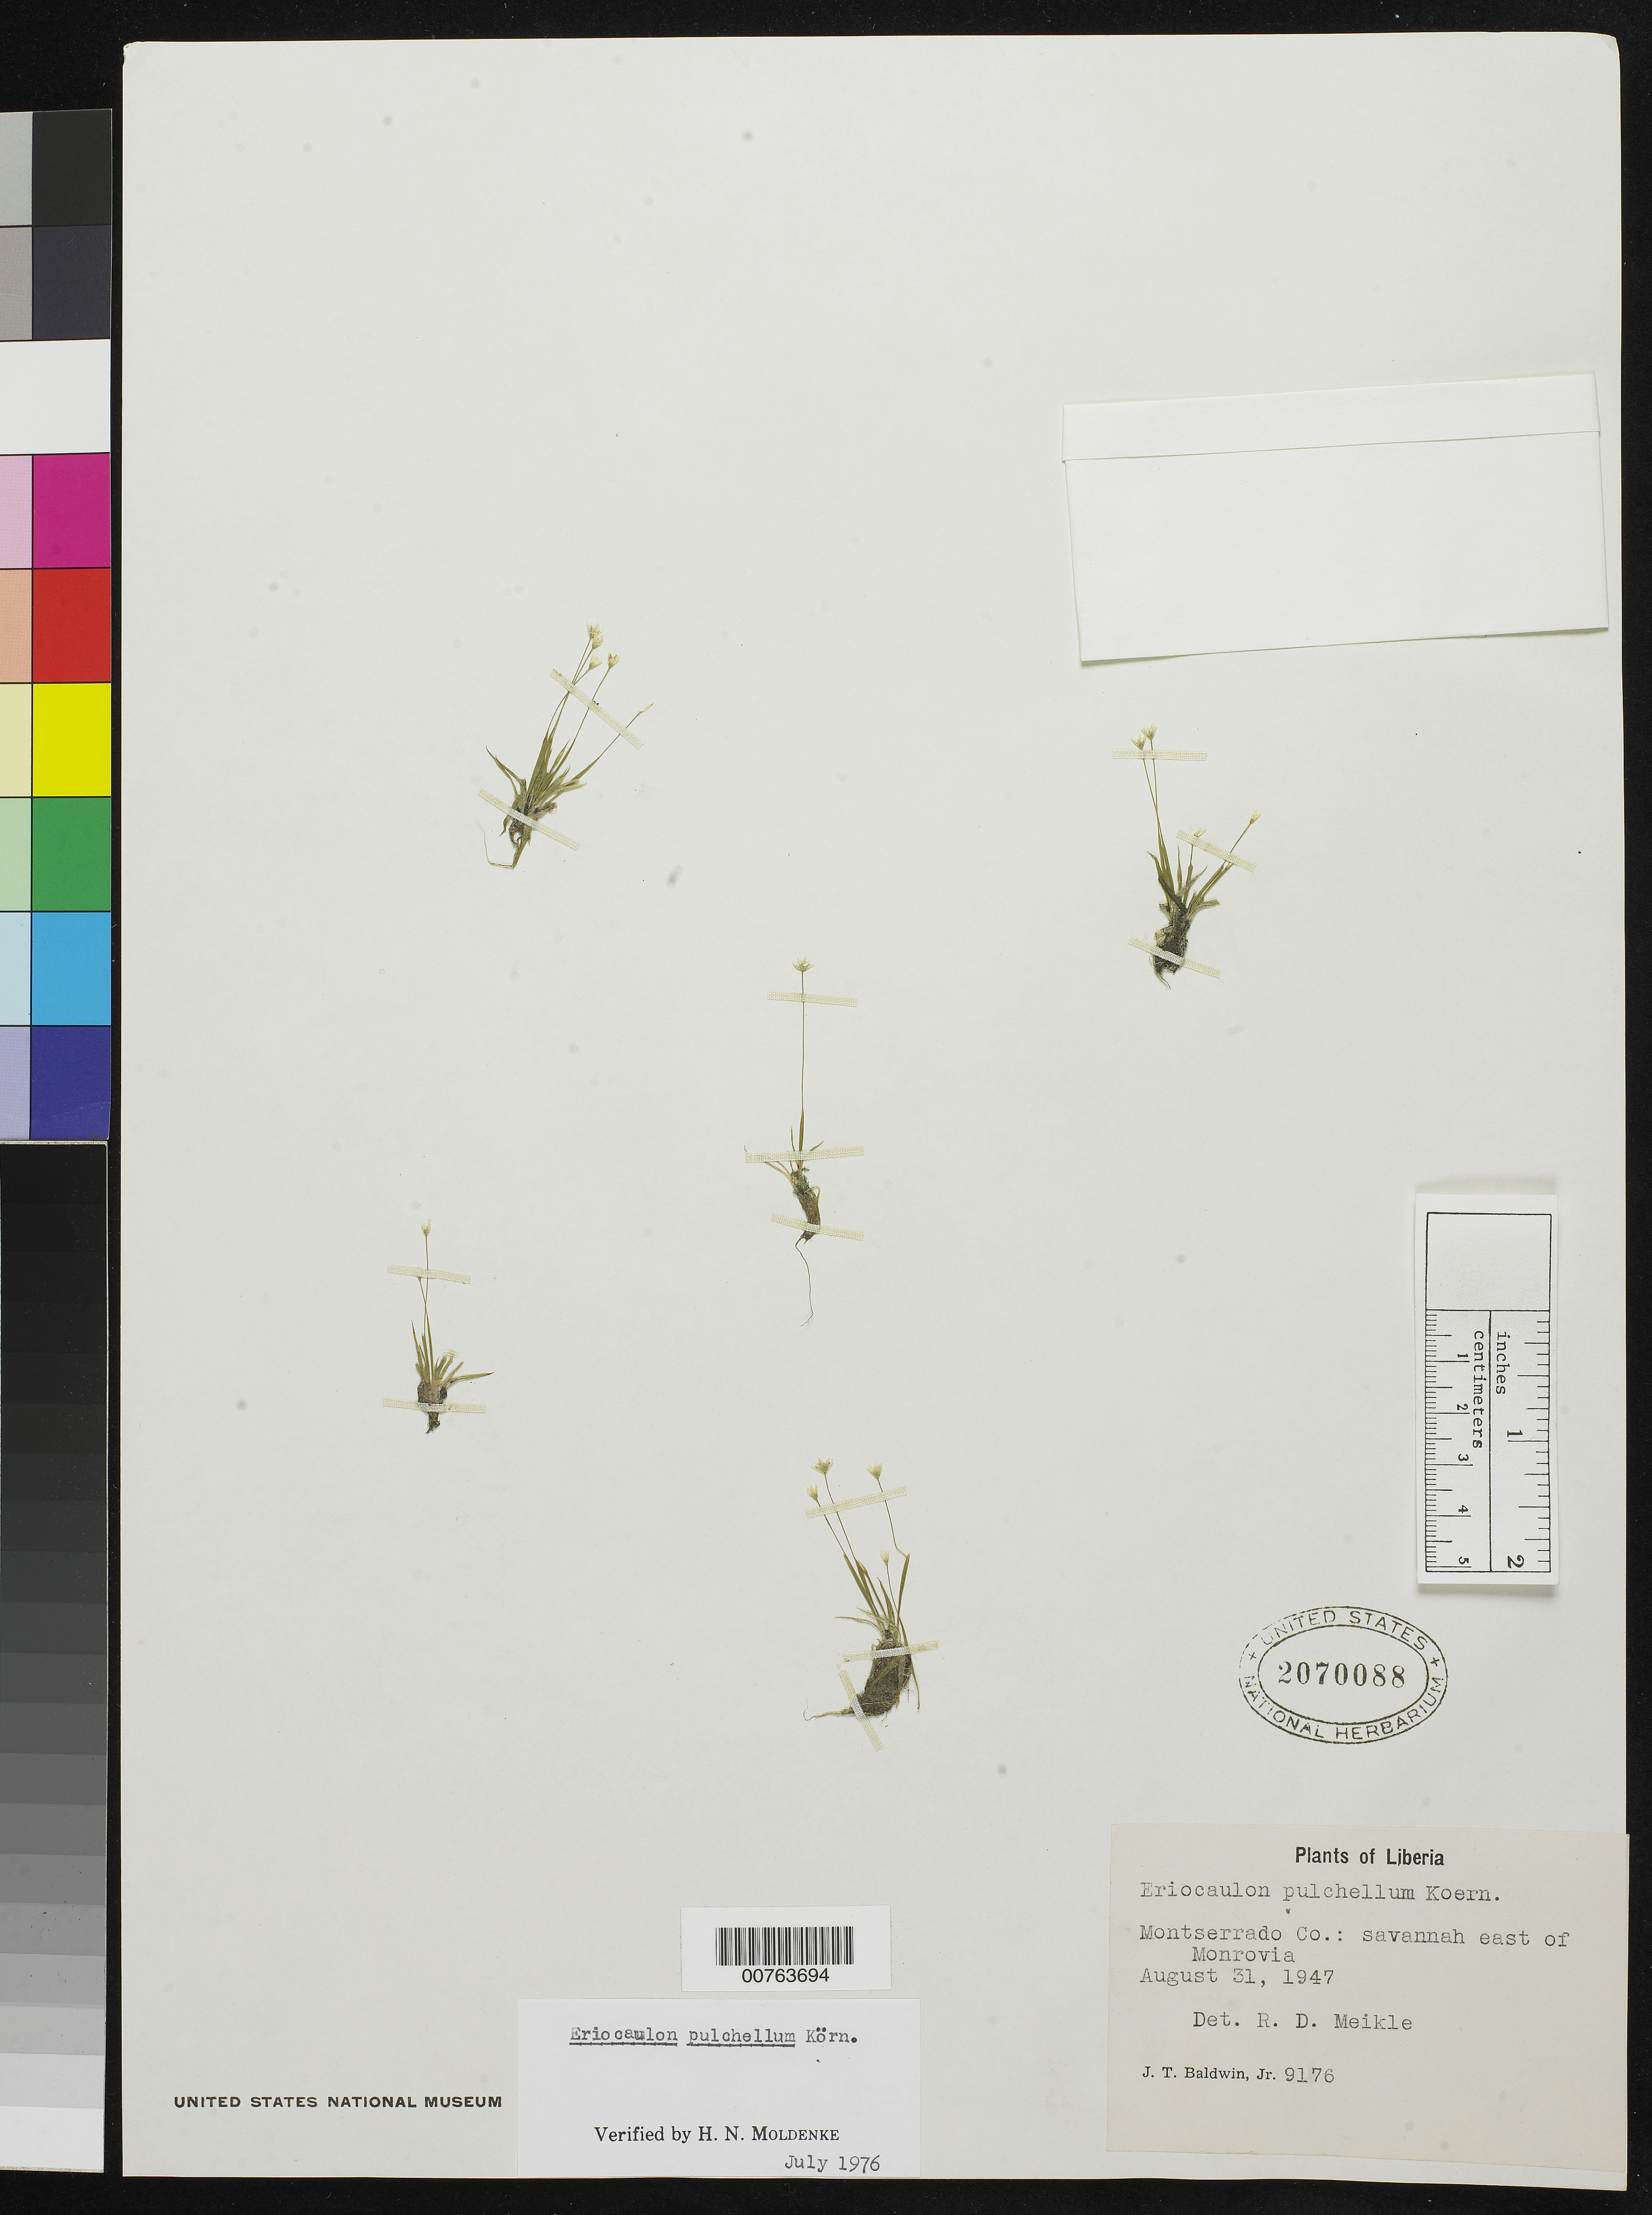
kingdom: Plantae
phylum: Tracheophyta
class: Liliopsida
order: Poales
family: Eriocaulaceae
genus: Eriocaulon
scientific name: Eriocaulon pulchellum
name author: Körn.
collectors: J. T. Baldwin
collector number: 9176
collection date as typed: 31 Aug 1947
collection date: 1947-08-31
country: Liberia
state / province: Montserrado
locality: E of Monrovia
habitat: Savannah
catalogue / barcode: US 2070088